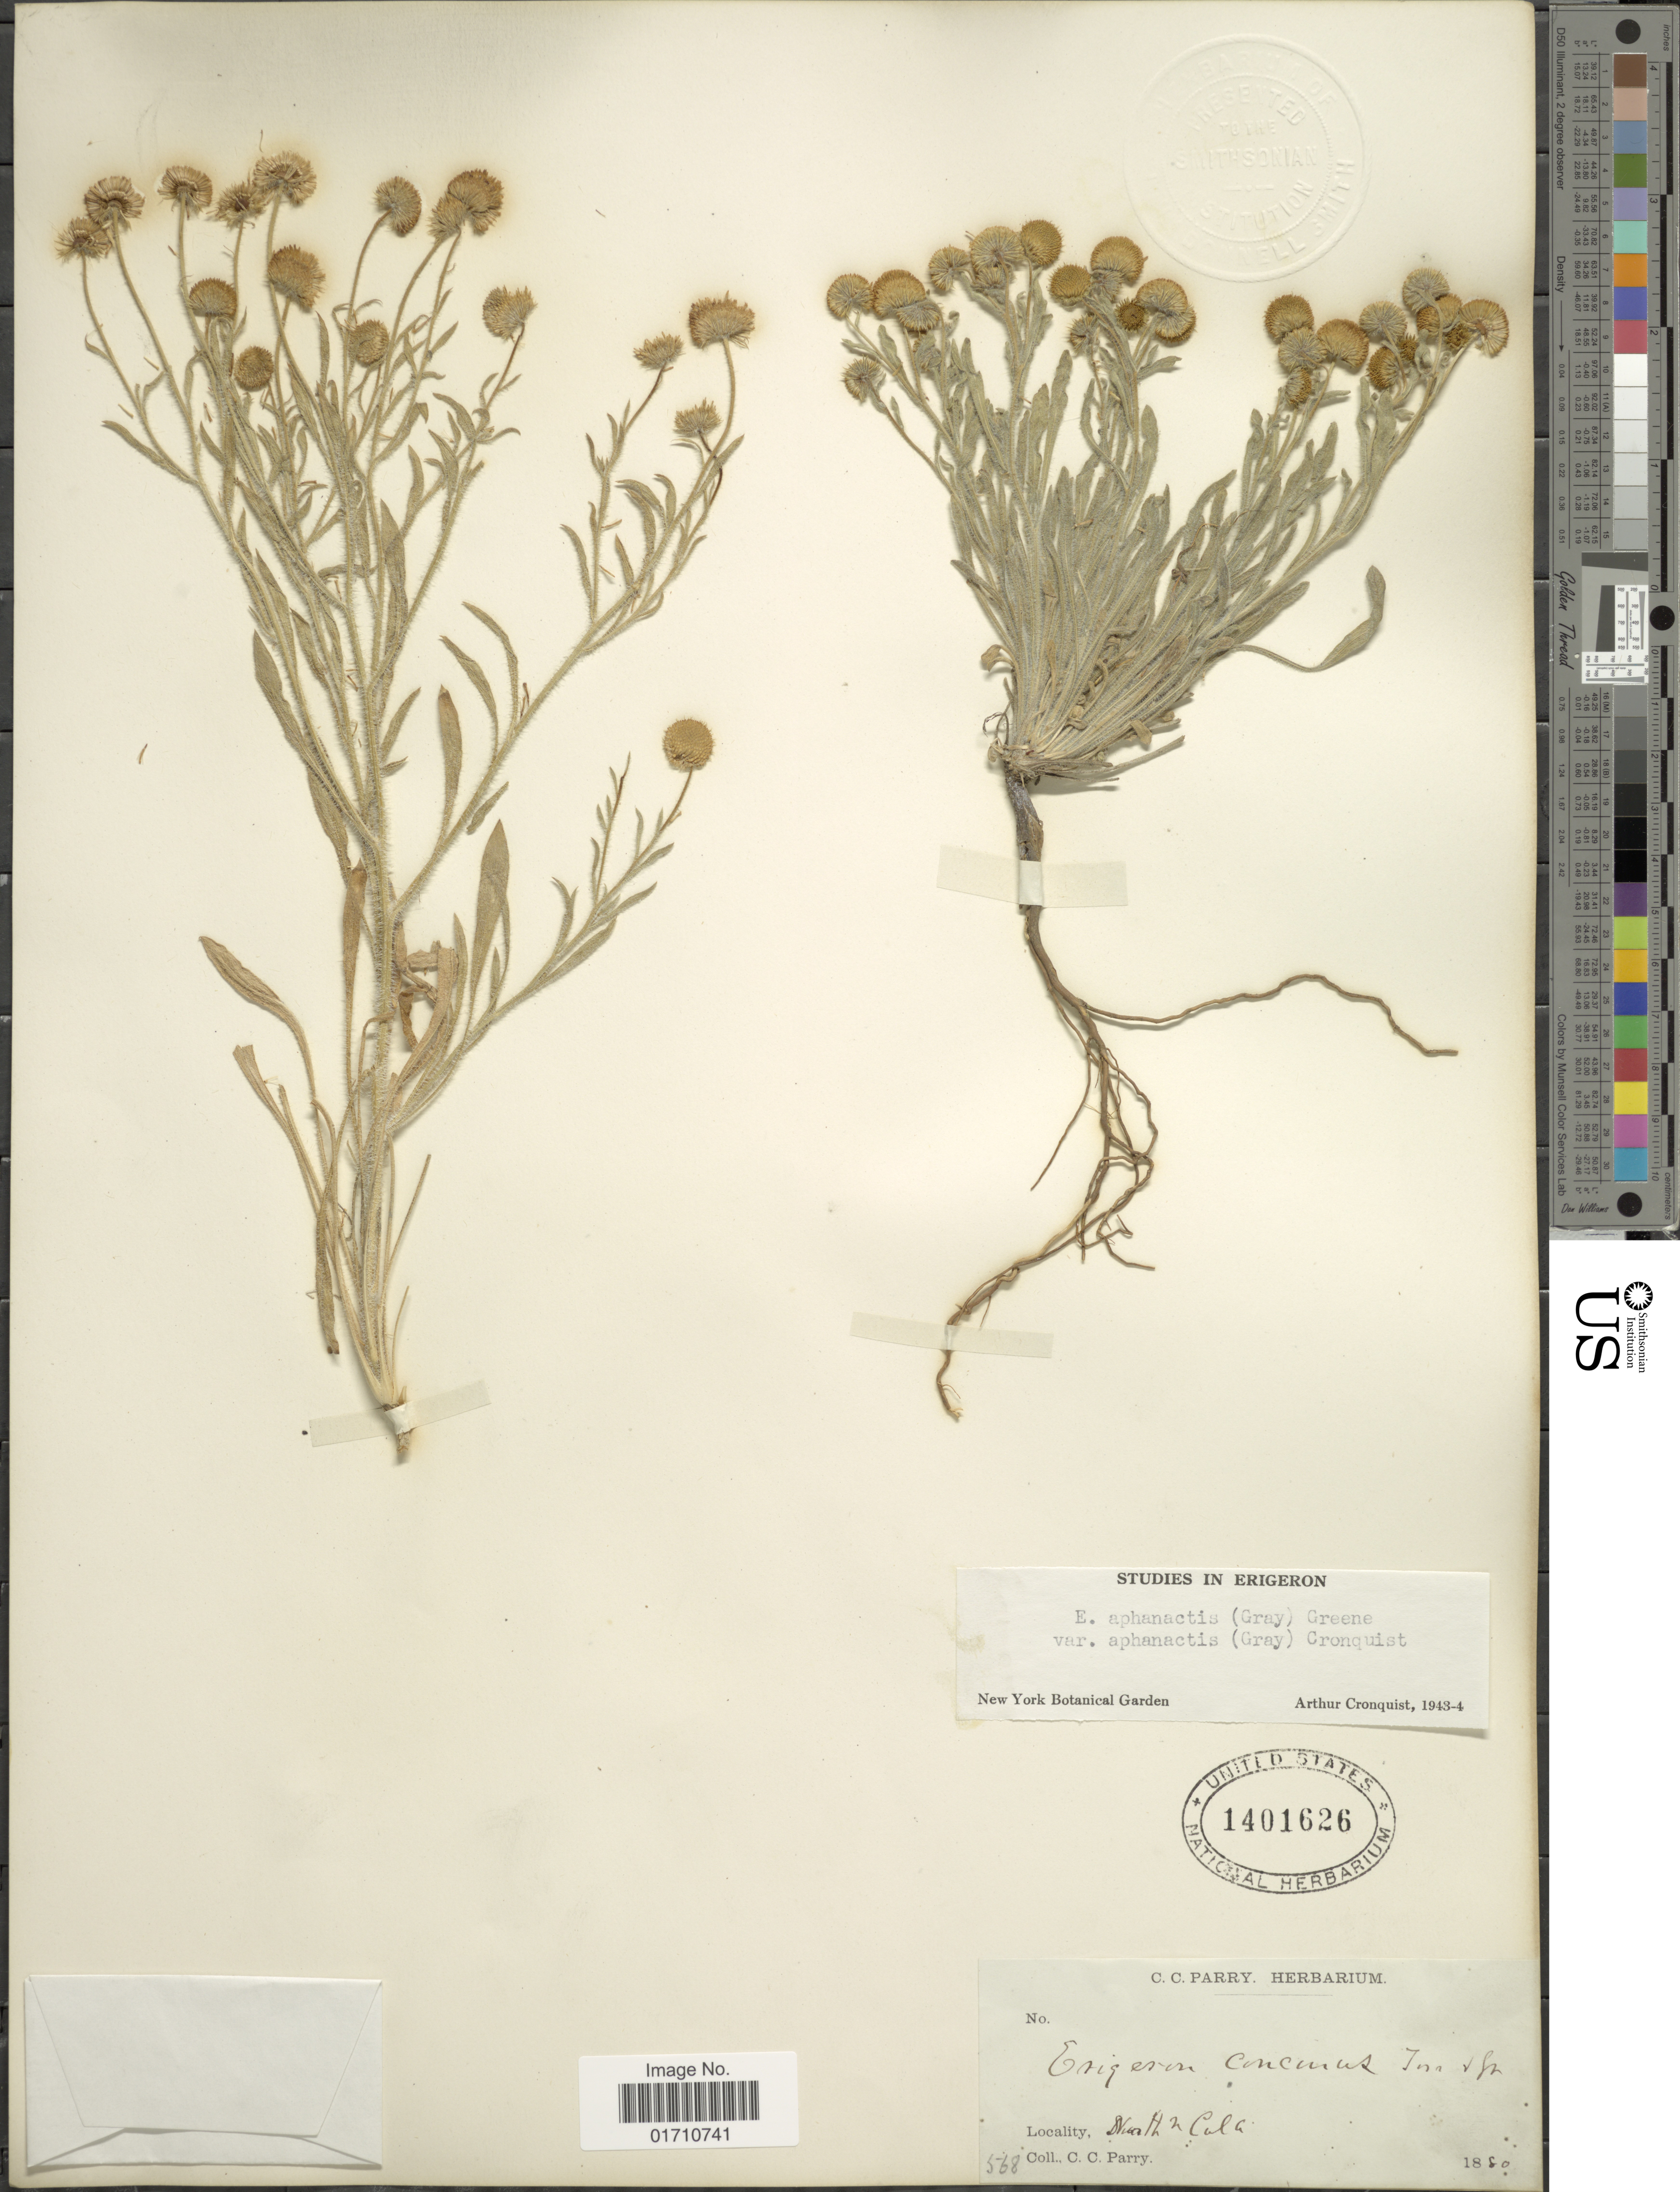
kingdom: Plantae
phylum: Tracheophyta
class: Magnoliopsida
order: Asterales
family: Asteraceae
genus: Erigeron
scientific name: Erigeron aphanactis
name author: (A. Gray) Greene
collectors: C. C. Parry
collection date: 1880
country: United States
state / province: Colorado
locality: North N Colo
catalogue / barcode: US 1401626